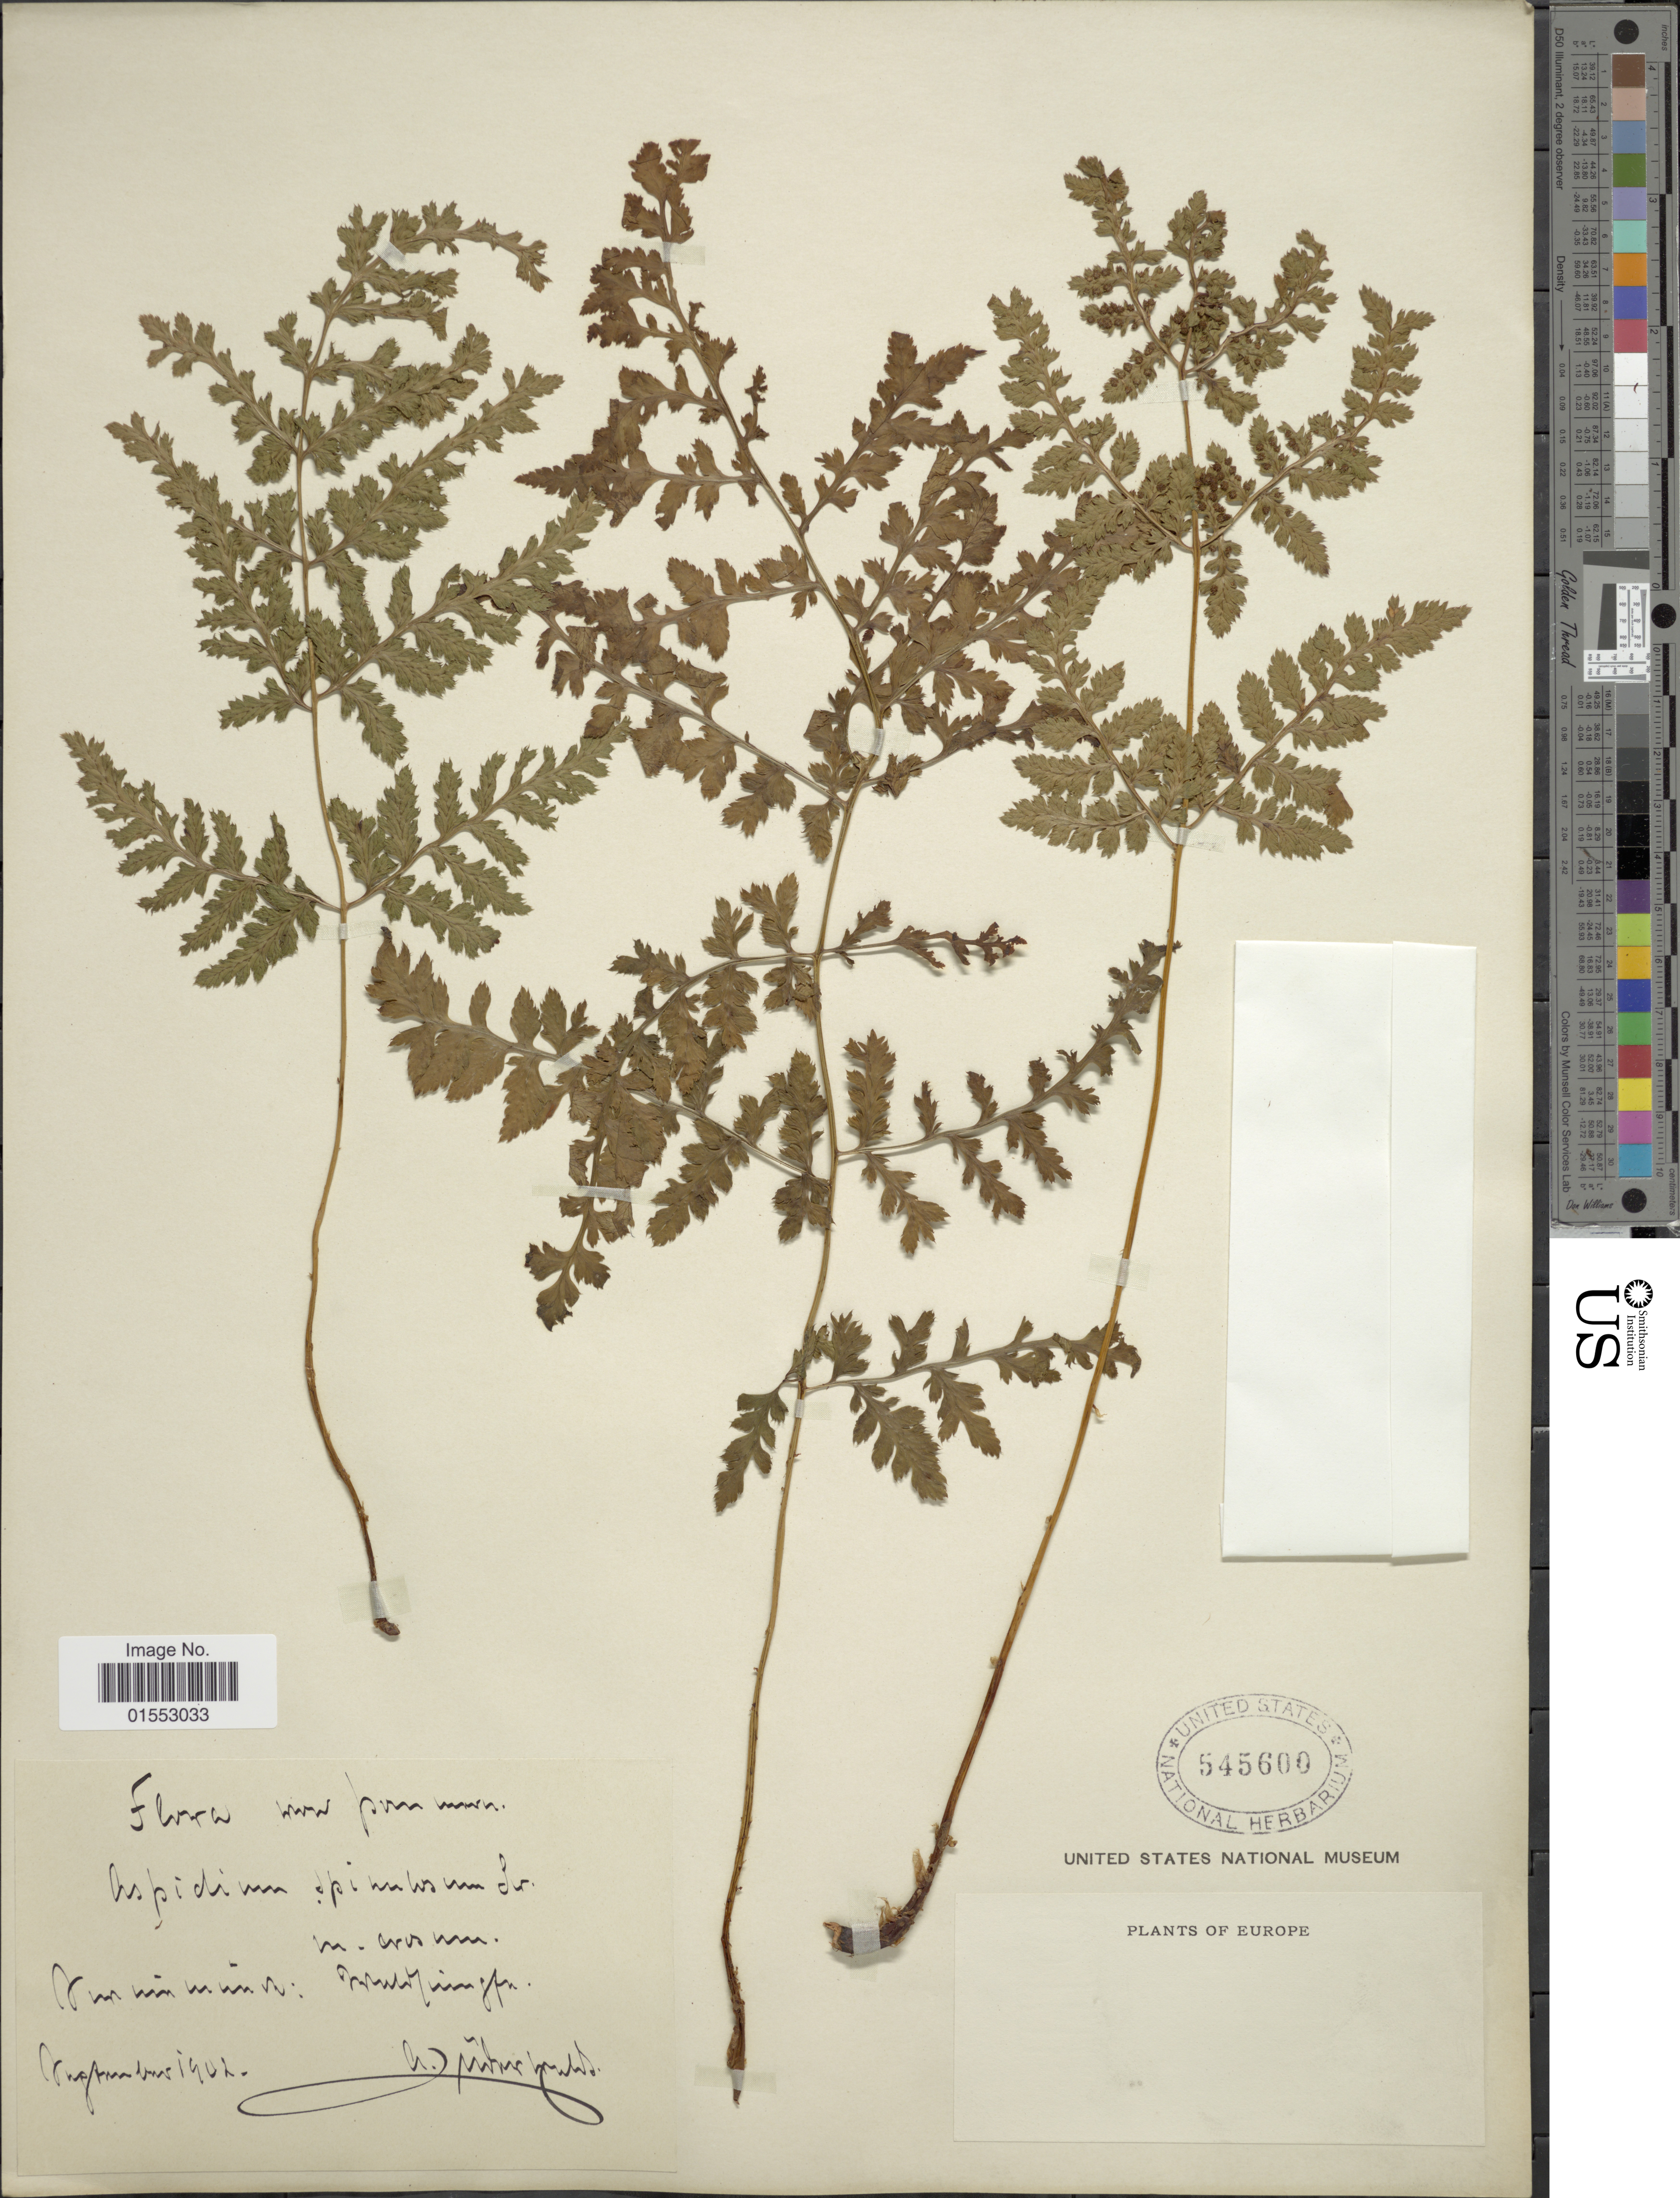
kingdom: Plantae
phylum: Tracheophyta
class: Polypodiopsida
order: Polypodiales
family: Dryopteridaceae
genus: Dryopteris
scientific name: Dryopteris carthusiana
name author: (Villars) H.P. Fuchs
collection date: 1902-09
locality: Siminimi Grantnet [interpreted]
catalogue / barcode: US 545600